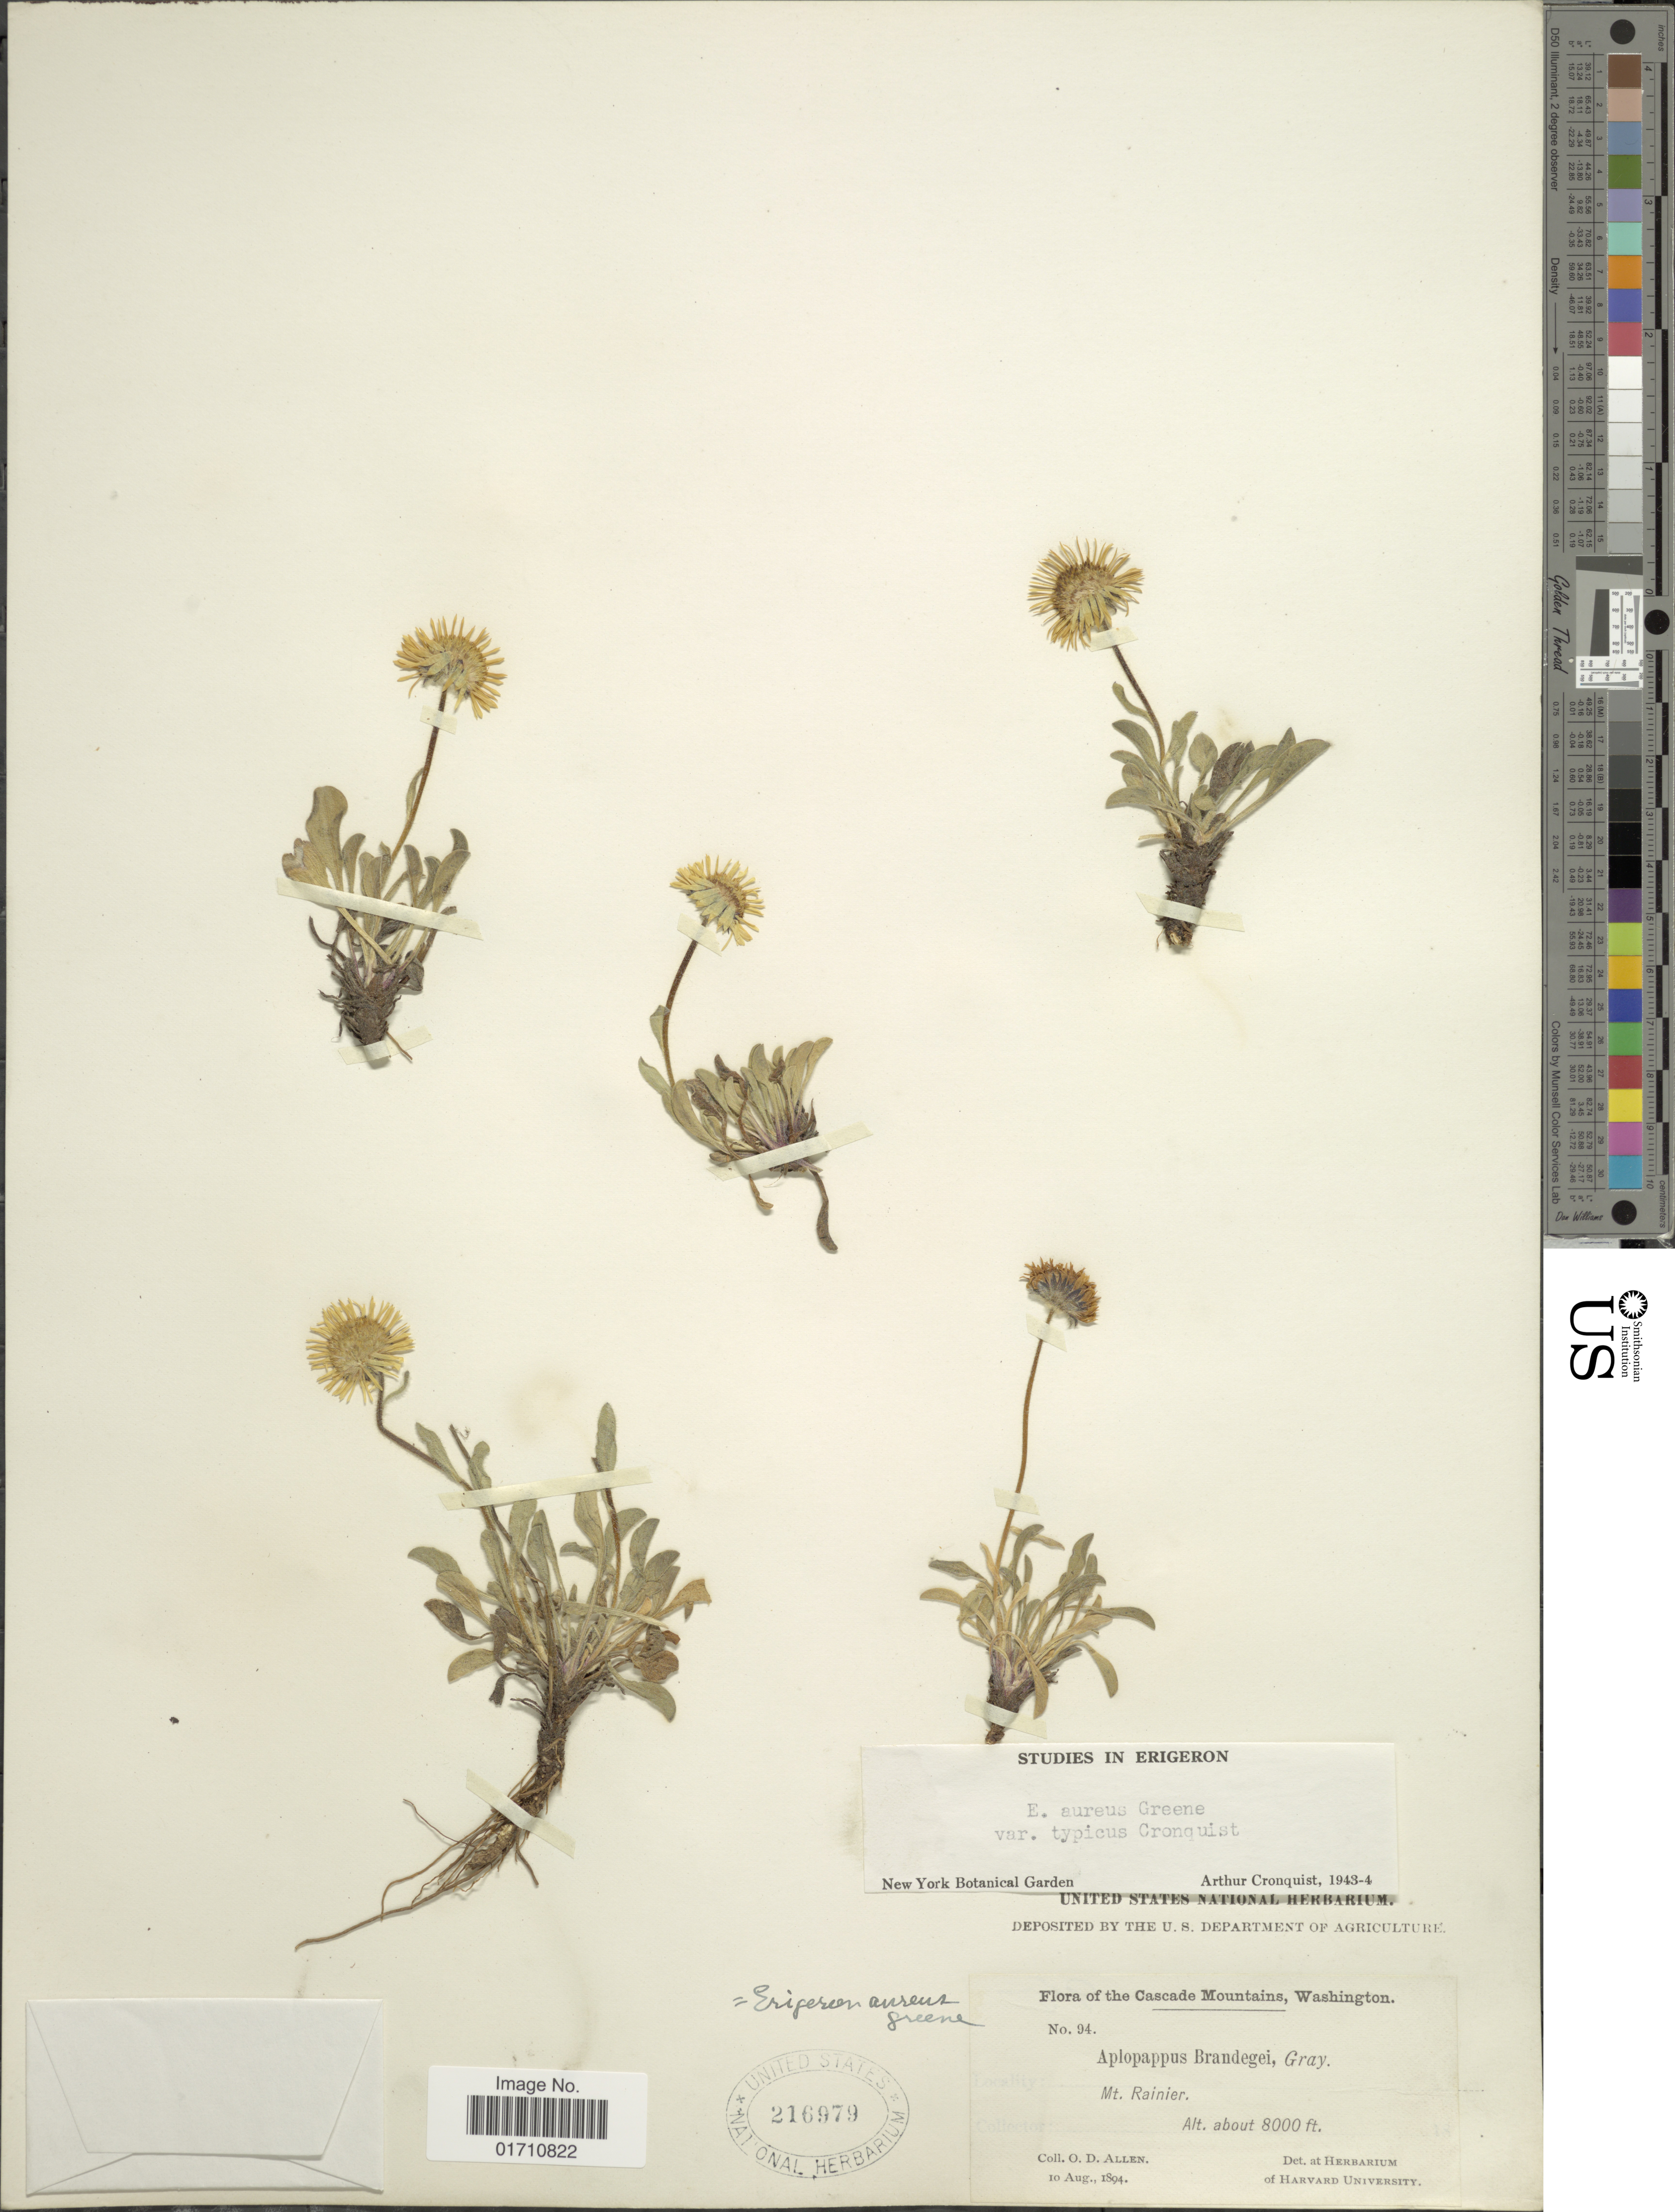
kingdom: Plantae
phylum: Tracheophyta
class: Magnoliopsida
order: Asterales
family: Asteraceae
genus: Erigeron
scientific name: Erigeron aureus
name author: Greene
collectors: O. D. Allen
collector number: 94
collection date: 1894-08-10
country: United States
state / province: Washington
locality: The Cascade Mountains, Mt Rainier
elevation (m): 2438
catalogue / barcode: US 216979